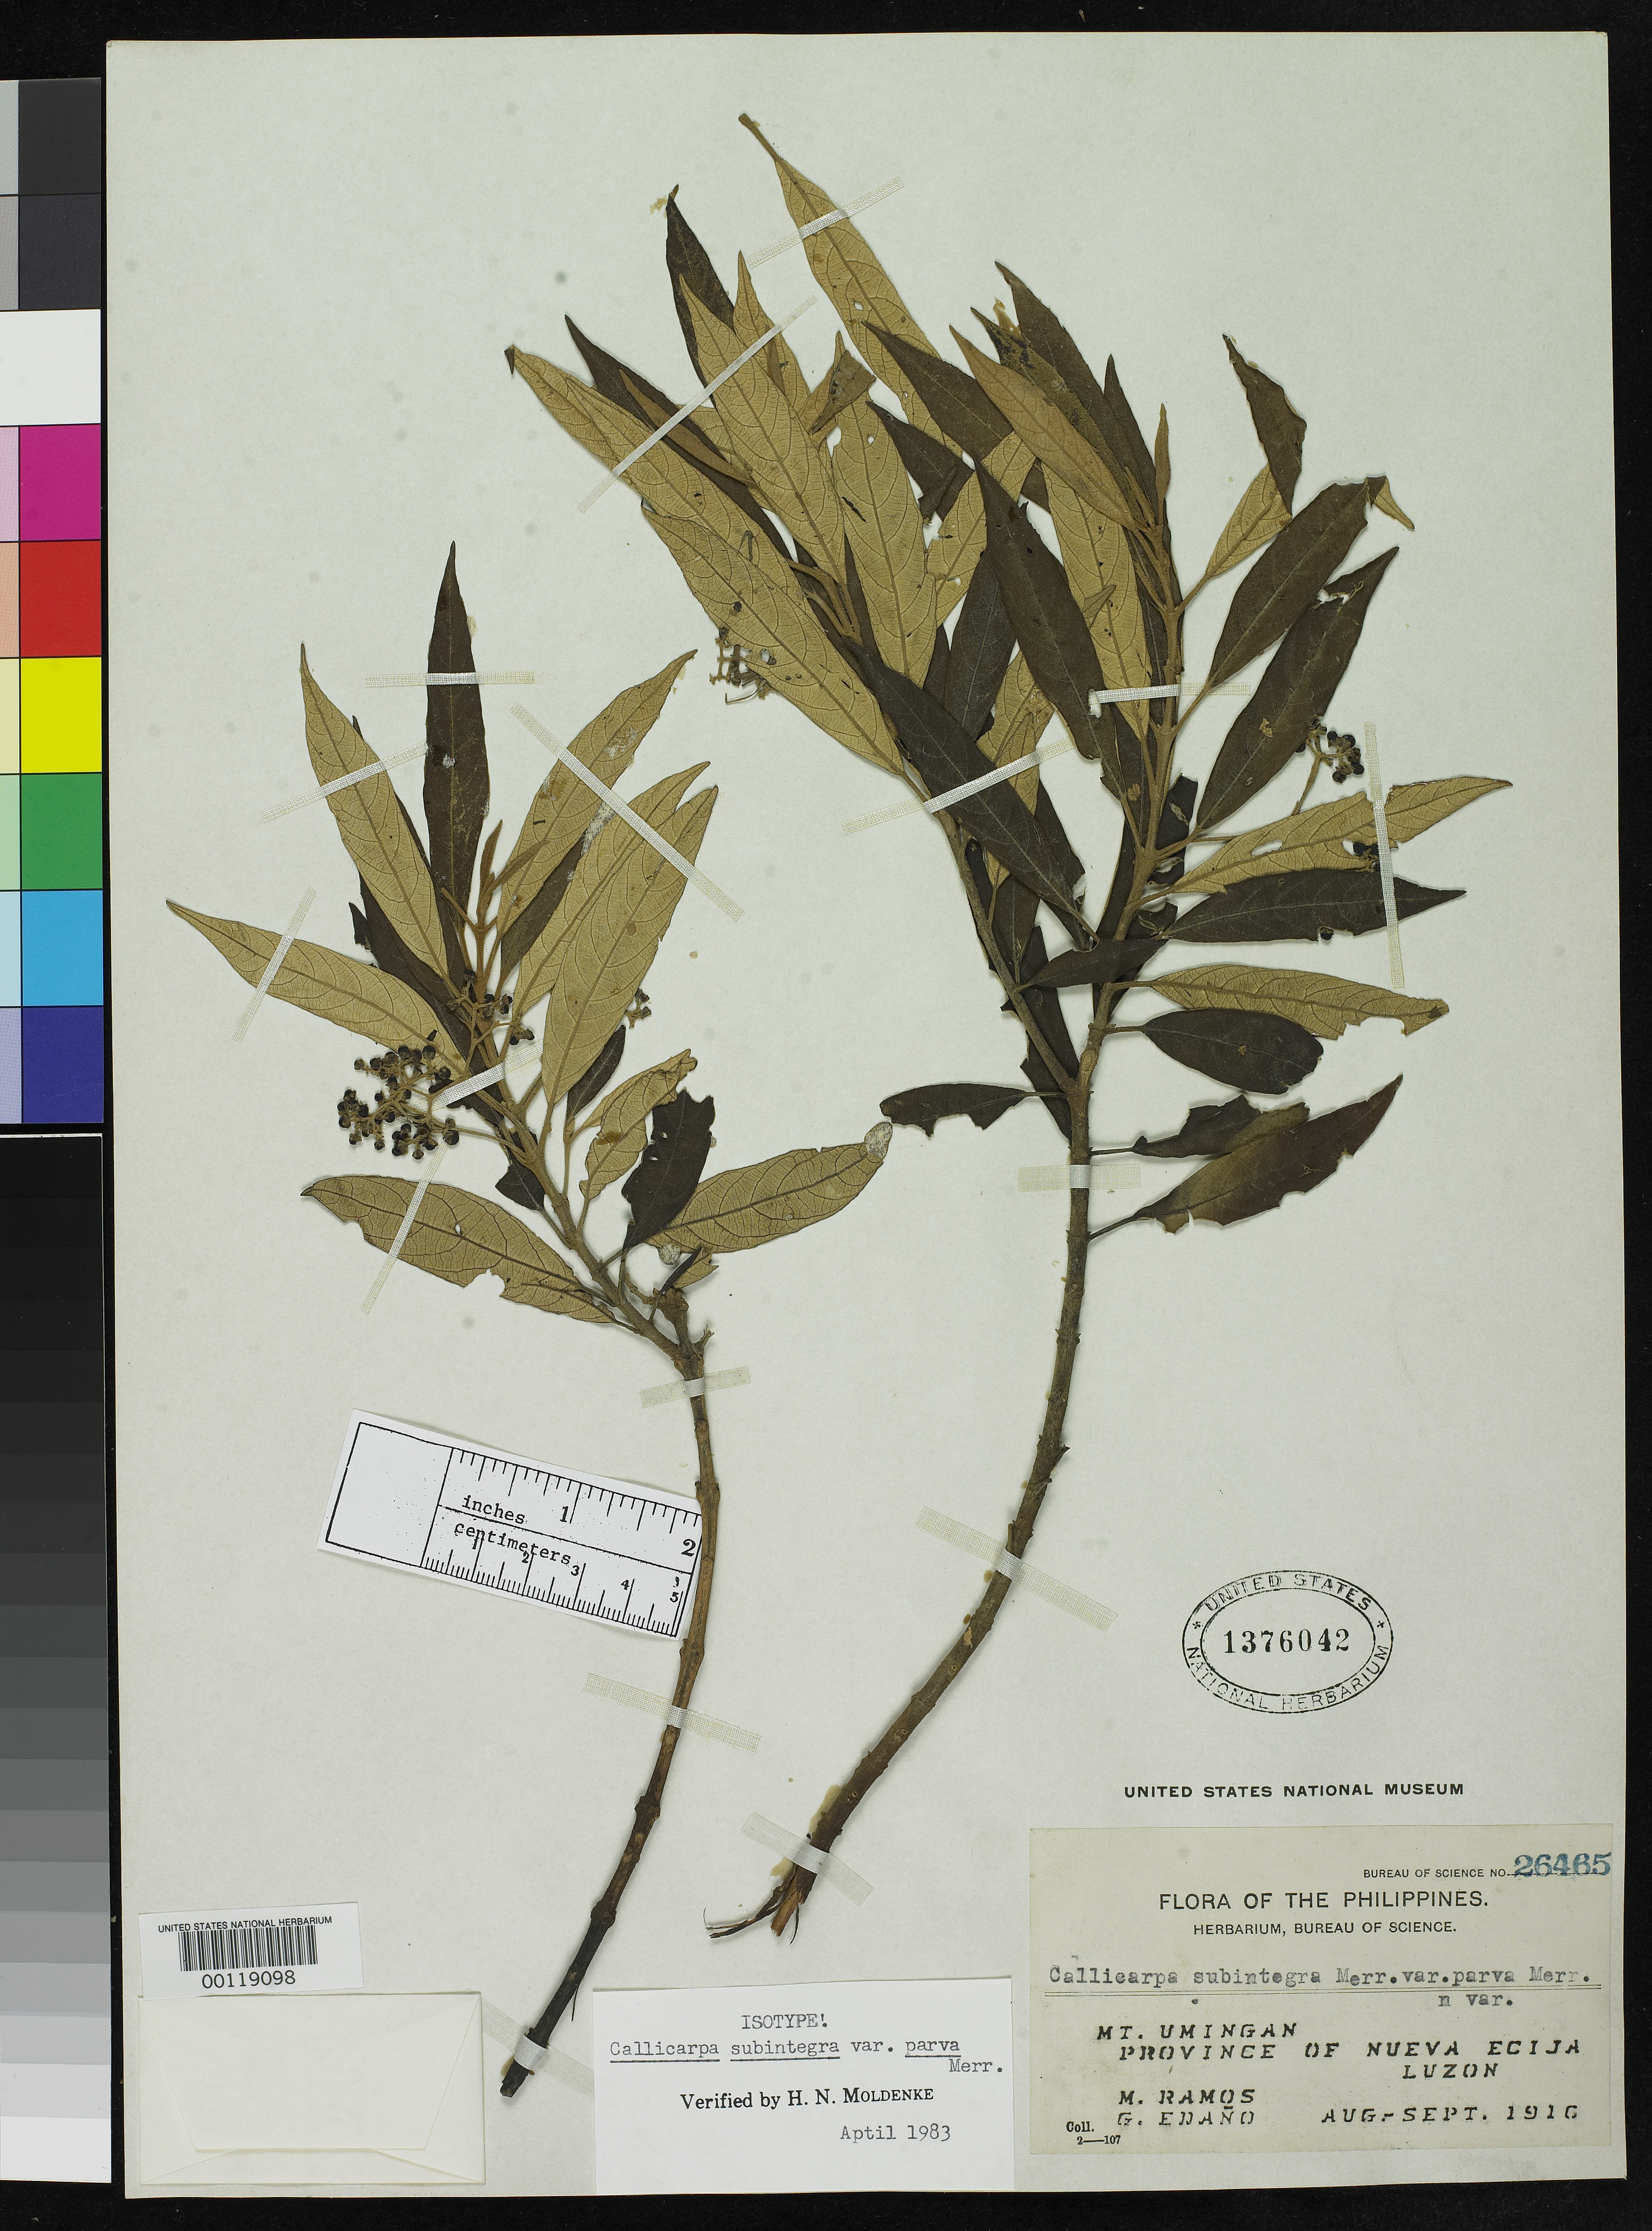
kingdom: Plantae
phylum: Tracheophyta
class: Magnoliopsida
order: Lamiales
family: Lamiaceae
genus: Callicarpa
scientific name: Callicarpa subintegra var. parva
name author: Merr.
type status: Isotype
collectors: M. Ramos & G. E. Edaño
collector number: Bur. Sci. 26465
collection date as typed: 13 Aug 1916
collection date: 1916-08-13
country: Philippines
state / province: Central Luzon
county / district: Nueva Ecija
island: Luzon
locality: Mount Umingan.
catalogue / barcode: US 1376042